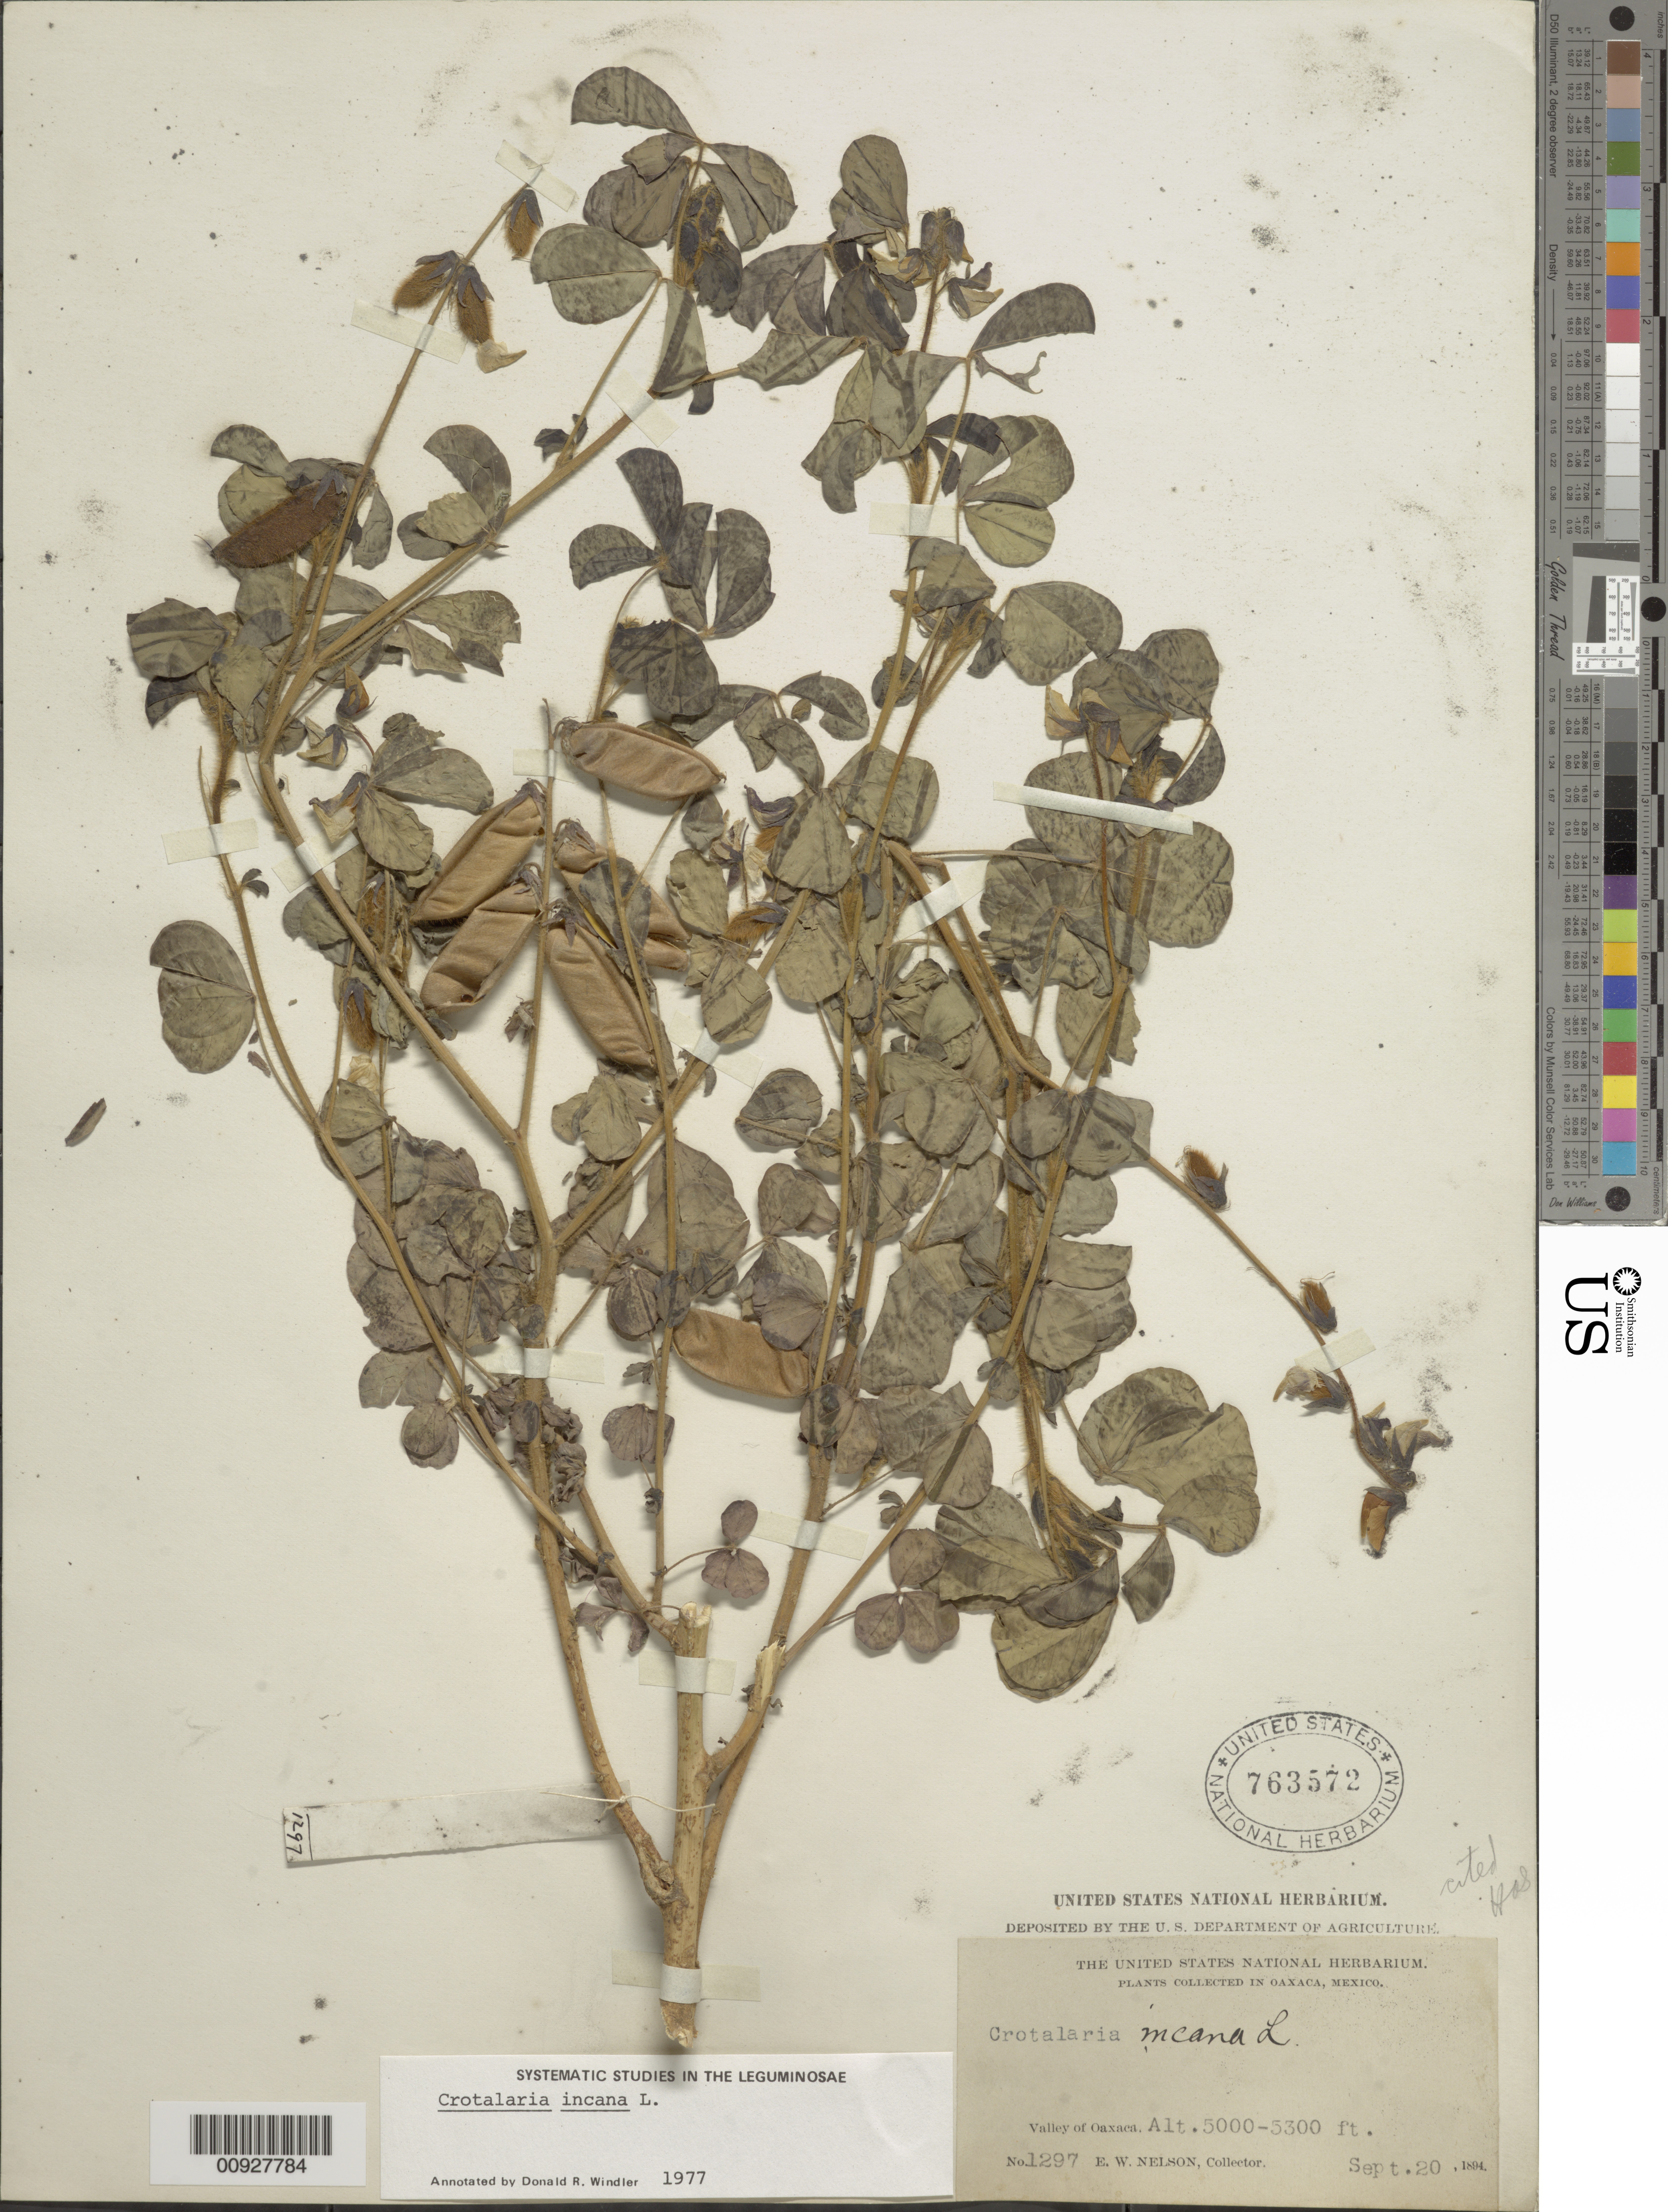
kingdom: Plantae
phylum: Tracheophyta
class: Magnoliopsida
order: Fabales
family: Fabaceae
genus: Crotalaria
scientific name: Crotalaria incana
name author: L.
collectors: E. W. Nelson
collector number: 1297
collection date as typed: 20 Sep 1894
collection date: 1894-09-20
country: Mexico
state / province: Oaxaca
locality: Valley of Oaxaca.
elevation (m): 1524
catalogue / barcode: US 763572